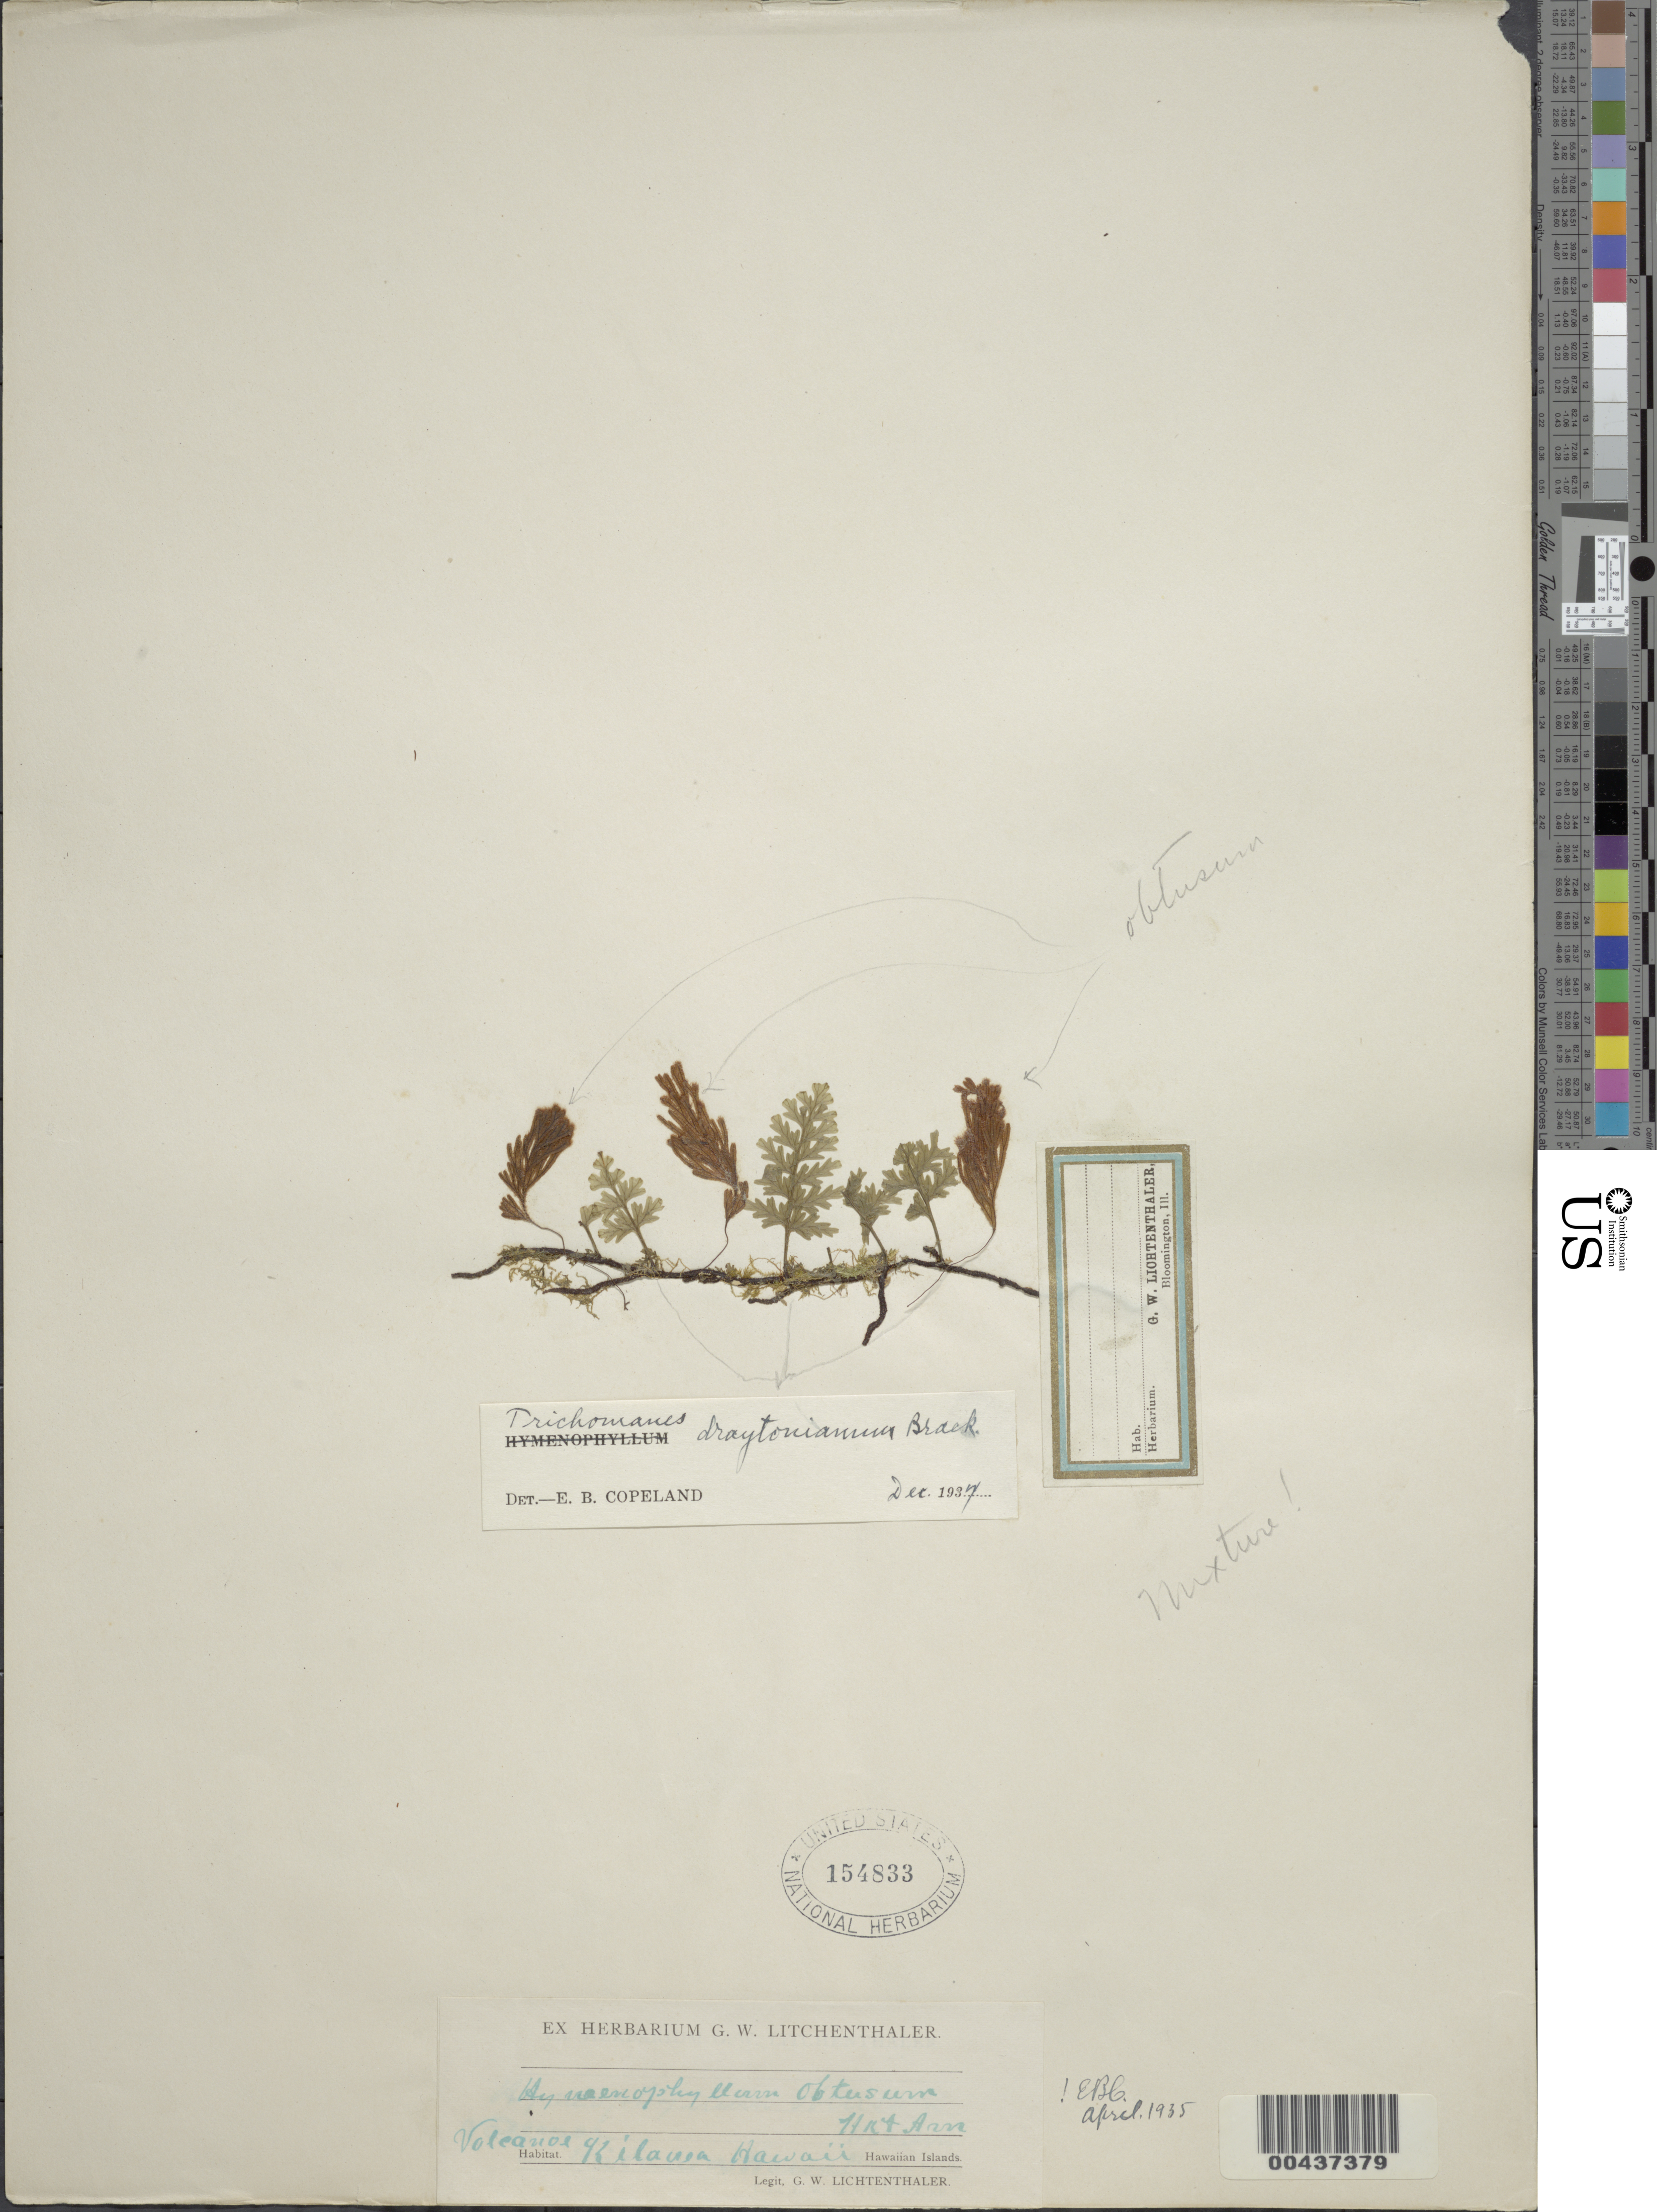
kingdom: Plantae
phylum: Tracheophyta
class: Polypodiopsida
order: Hymenophyllales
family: Hymenophyllaceae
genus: Hymenophyllum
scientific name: Hymenophyllum obtusum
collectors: G. Lichtenthaler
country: United States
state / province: Hawaii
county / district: Hawaii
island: Hawaii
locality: Volcanoe Kilauea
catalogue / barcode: US 154833